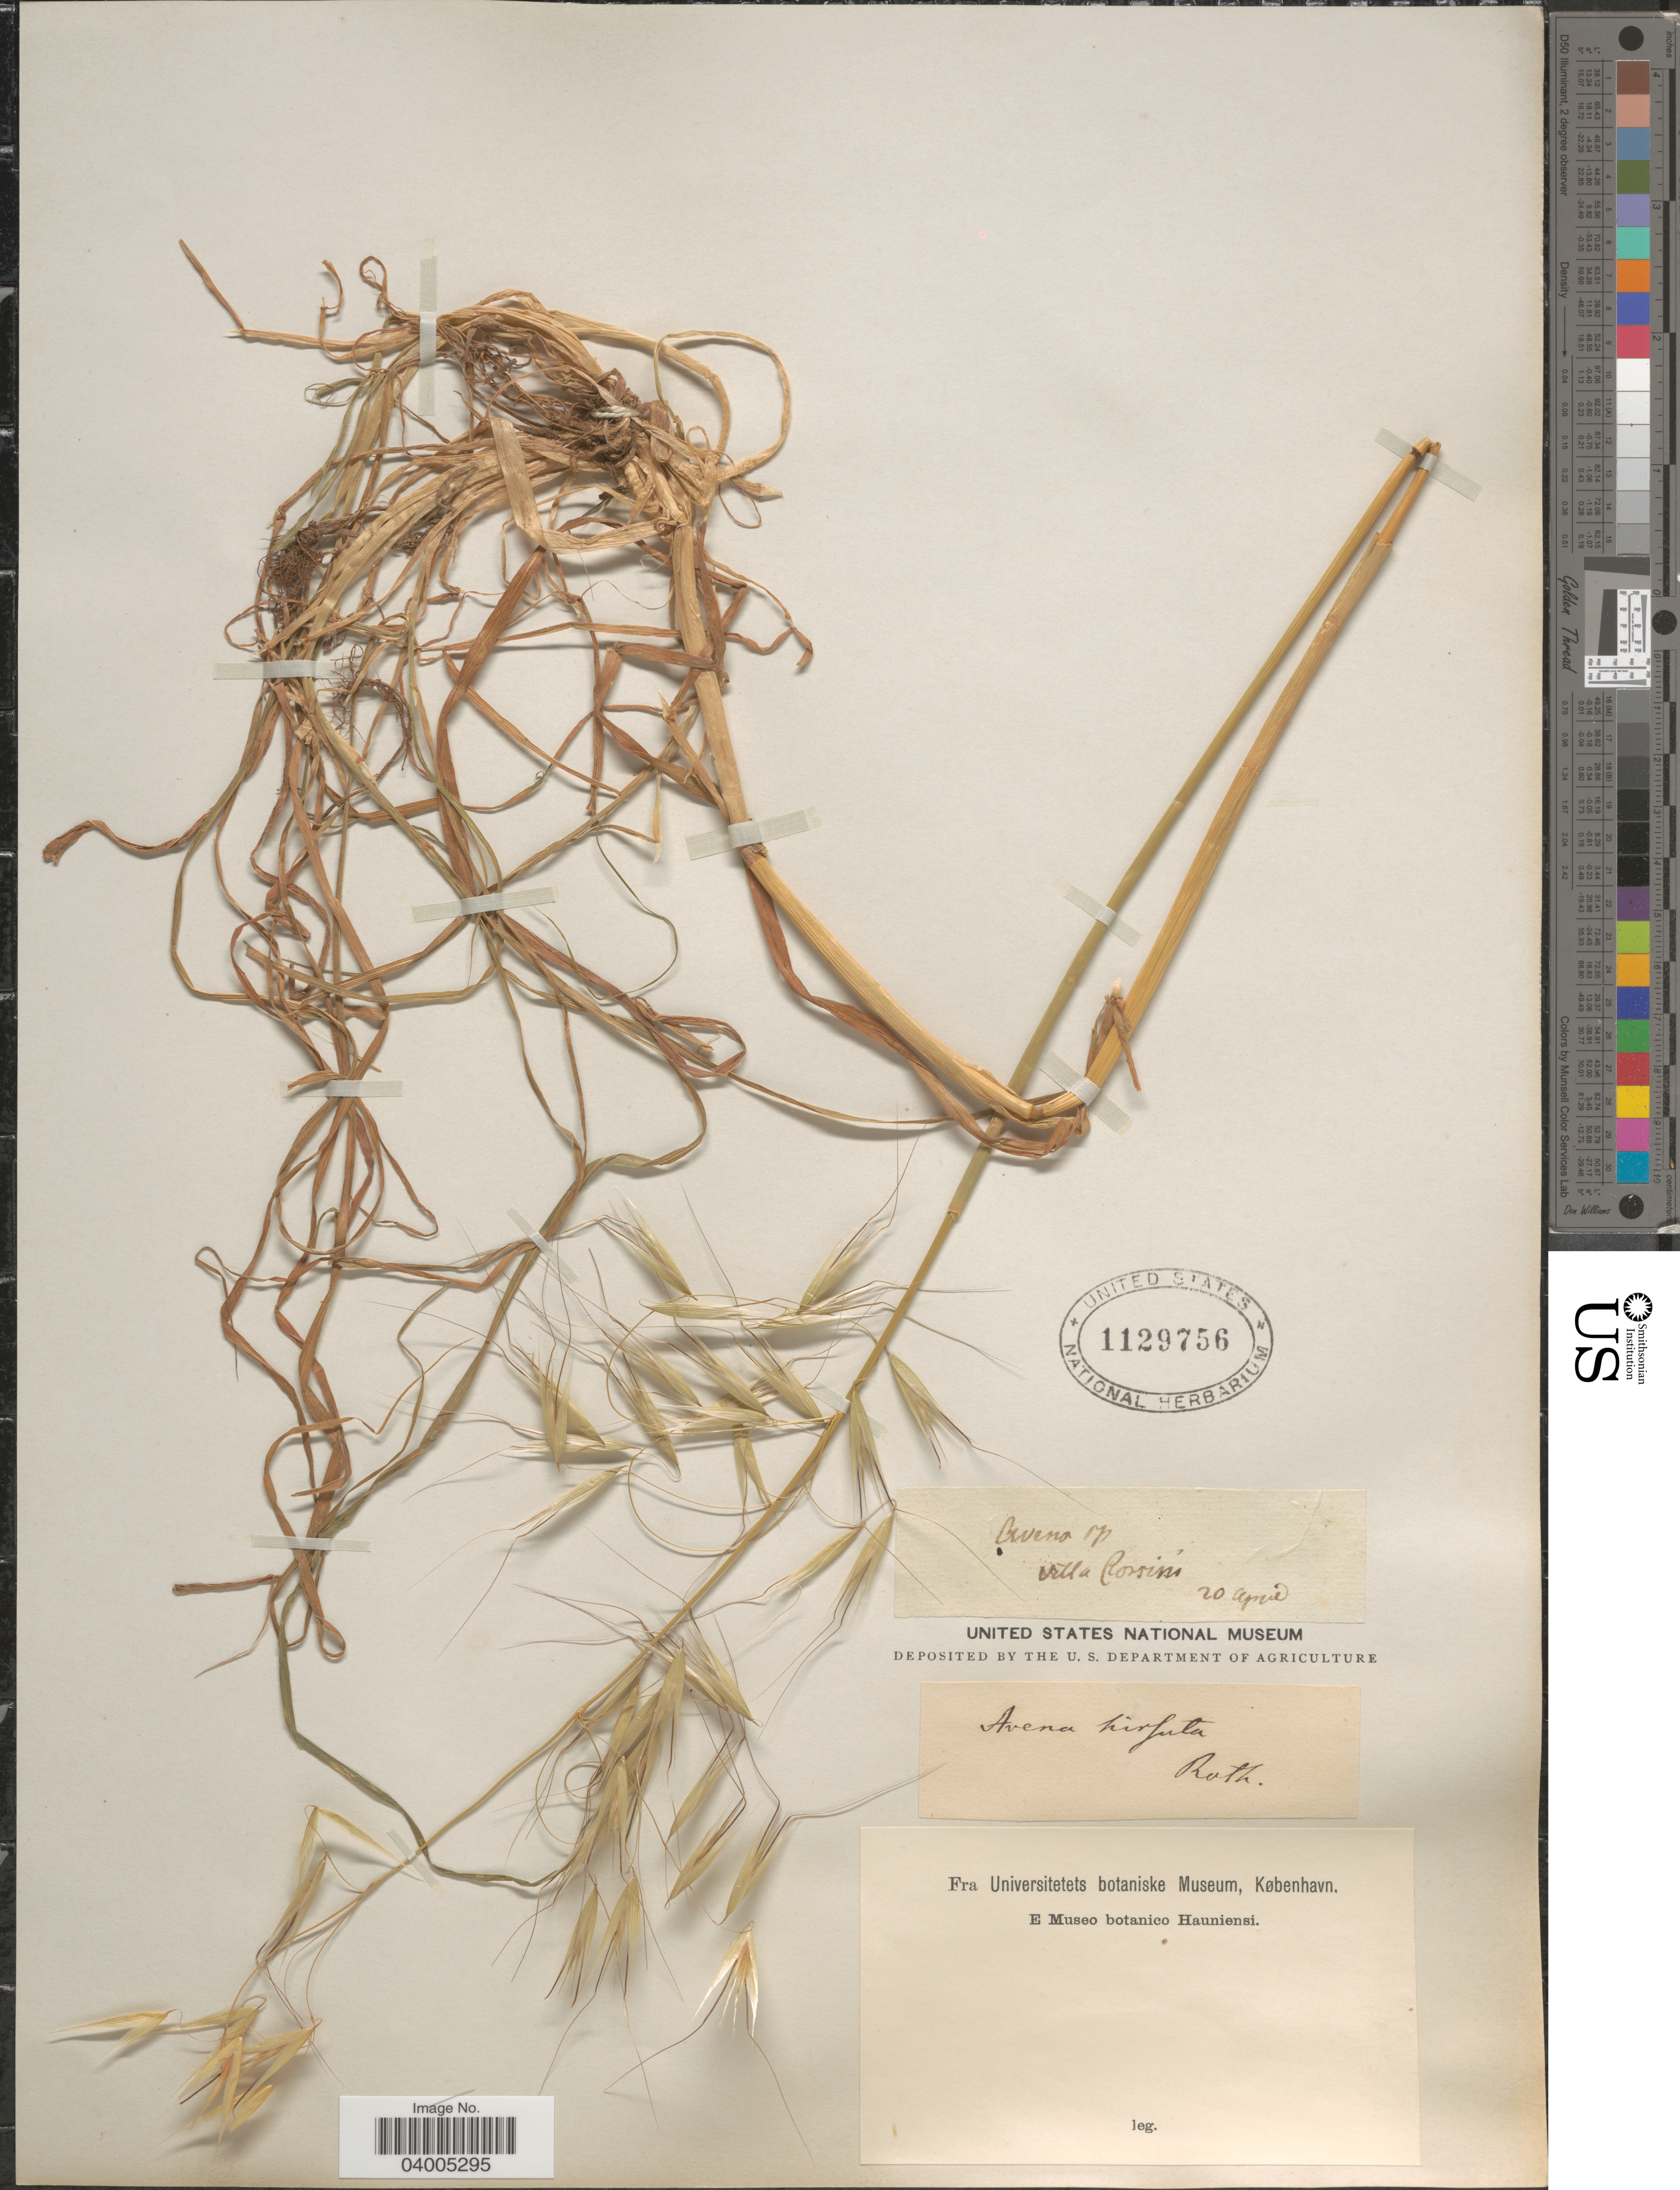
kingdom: Plantae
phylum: Tracheophyta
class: Liliopsida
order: Poales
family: Poaceae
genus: Avena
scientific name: Avena barbata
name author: Pott ex Link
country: Italy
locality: Villa Corsini.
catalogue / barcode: US 1129756